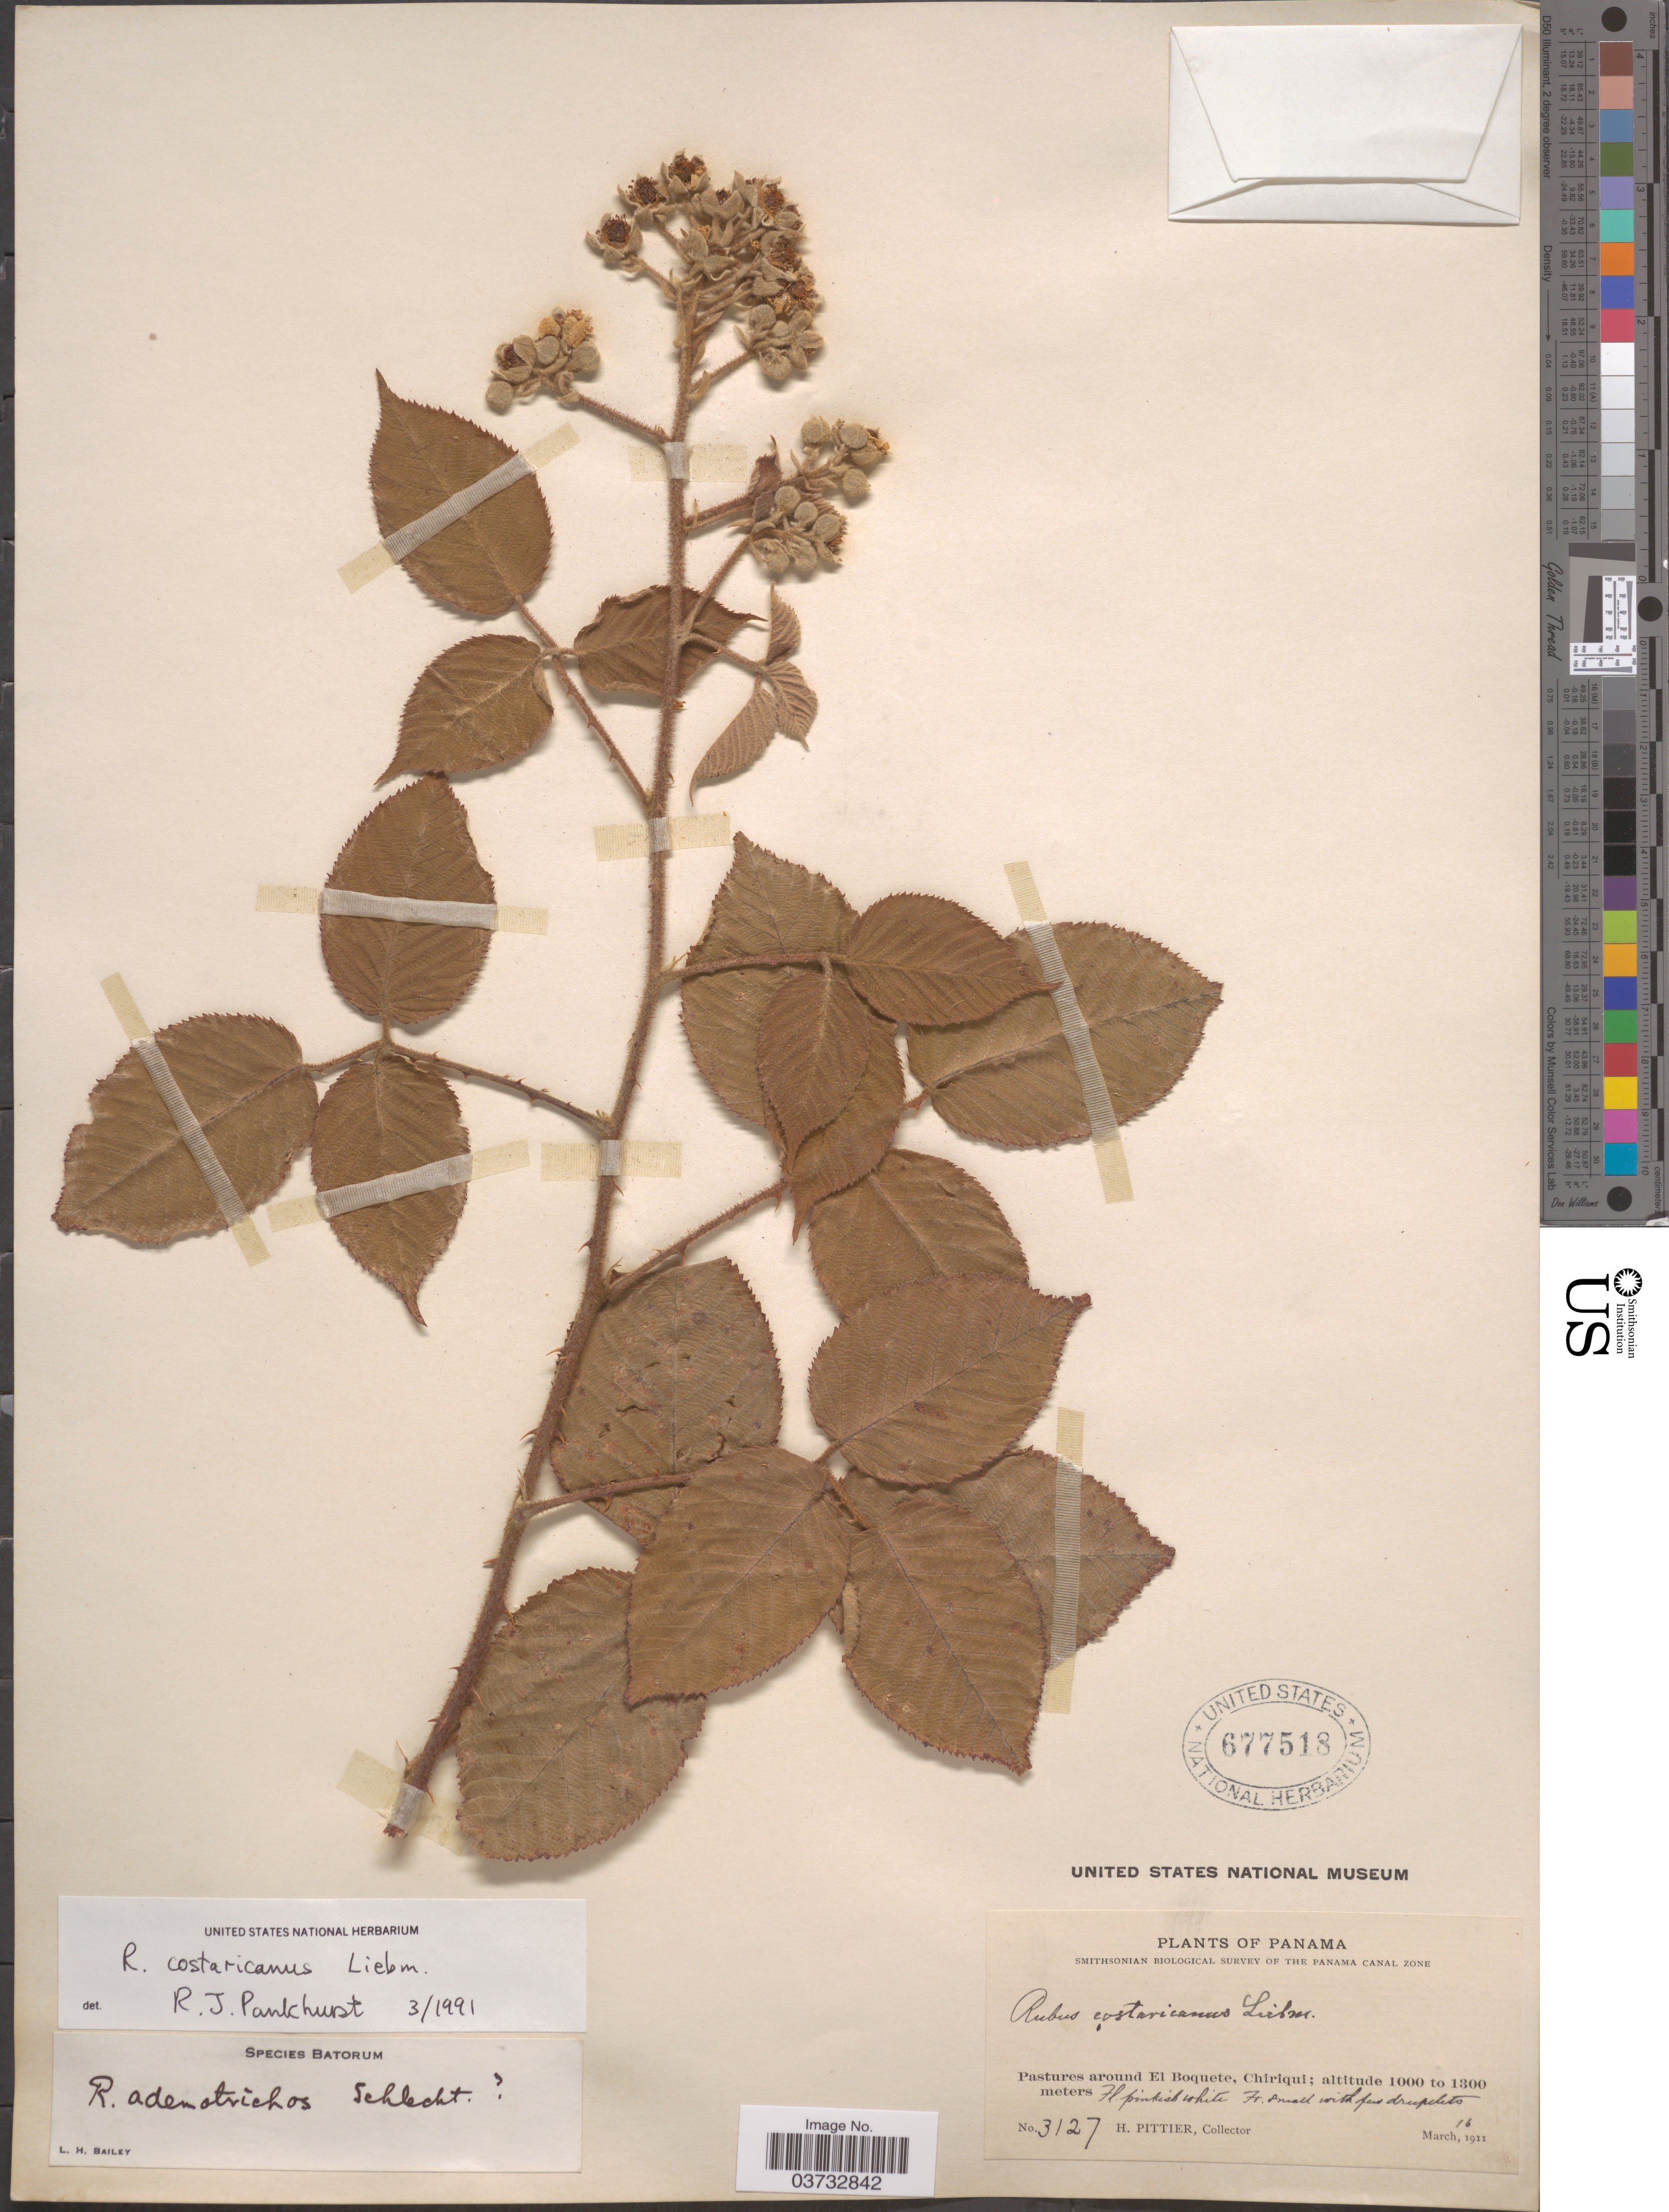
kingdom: Plantae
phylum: Tracheophyta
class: Magnoliopsida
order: Rosales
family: Rosaceae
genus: Rubus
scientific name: Rubus costaricanus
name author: Liebm.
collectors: H. F. Pittier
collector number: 3127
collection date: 1911-03-16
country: Panama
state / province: Chiriqui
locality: Pastures around El Boquete.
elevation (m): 1000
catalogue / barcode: US 677518